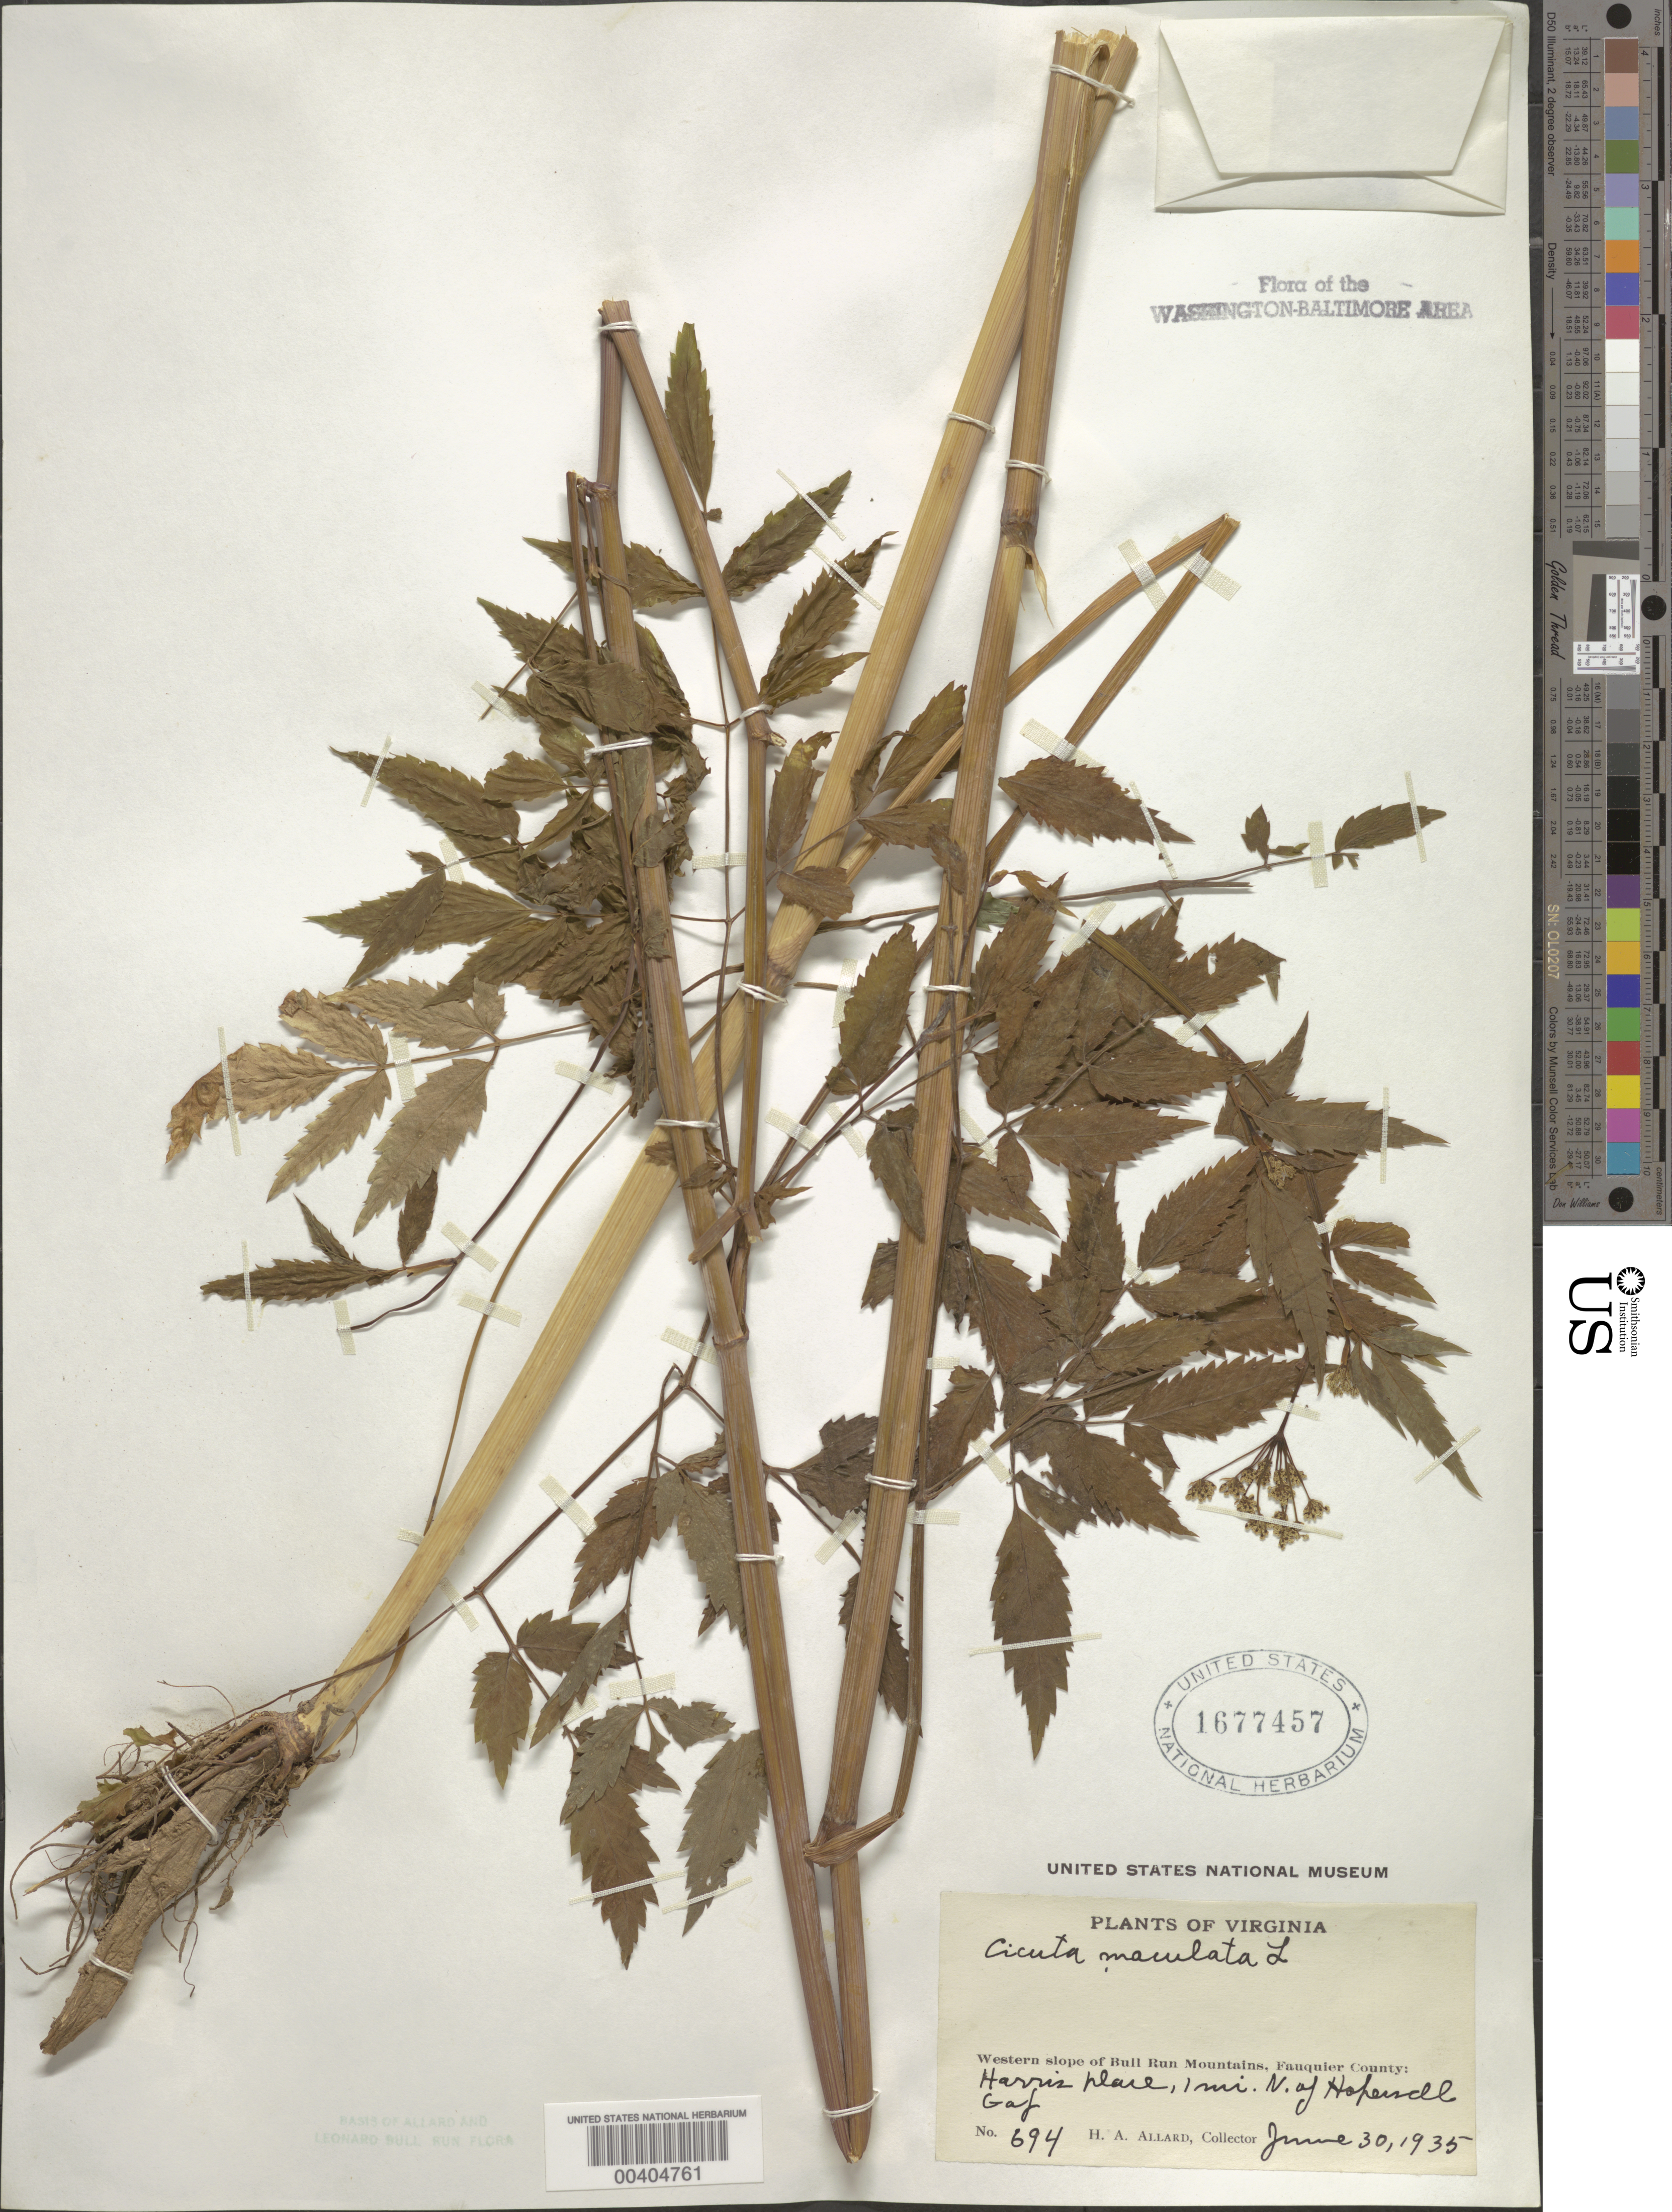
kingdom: Plantae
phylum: Tracheophyta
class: Magnoliopsida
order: Apiales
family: Apiaceae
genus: Cicuta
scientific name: Cicuta maculata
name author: L.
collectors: H. A. Allard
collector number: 694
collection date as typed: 30 Jun 1935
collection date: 1935-06-30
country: United States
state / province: Virginia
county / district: Fauquier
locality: Harris place, N of Hopewell Gap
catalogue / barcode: US 1677457